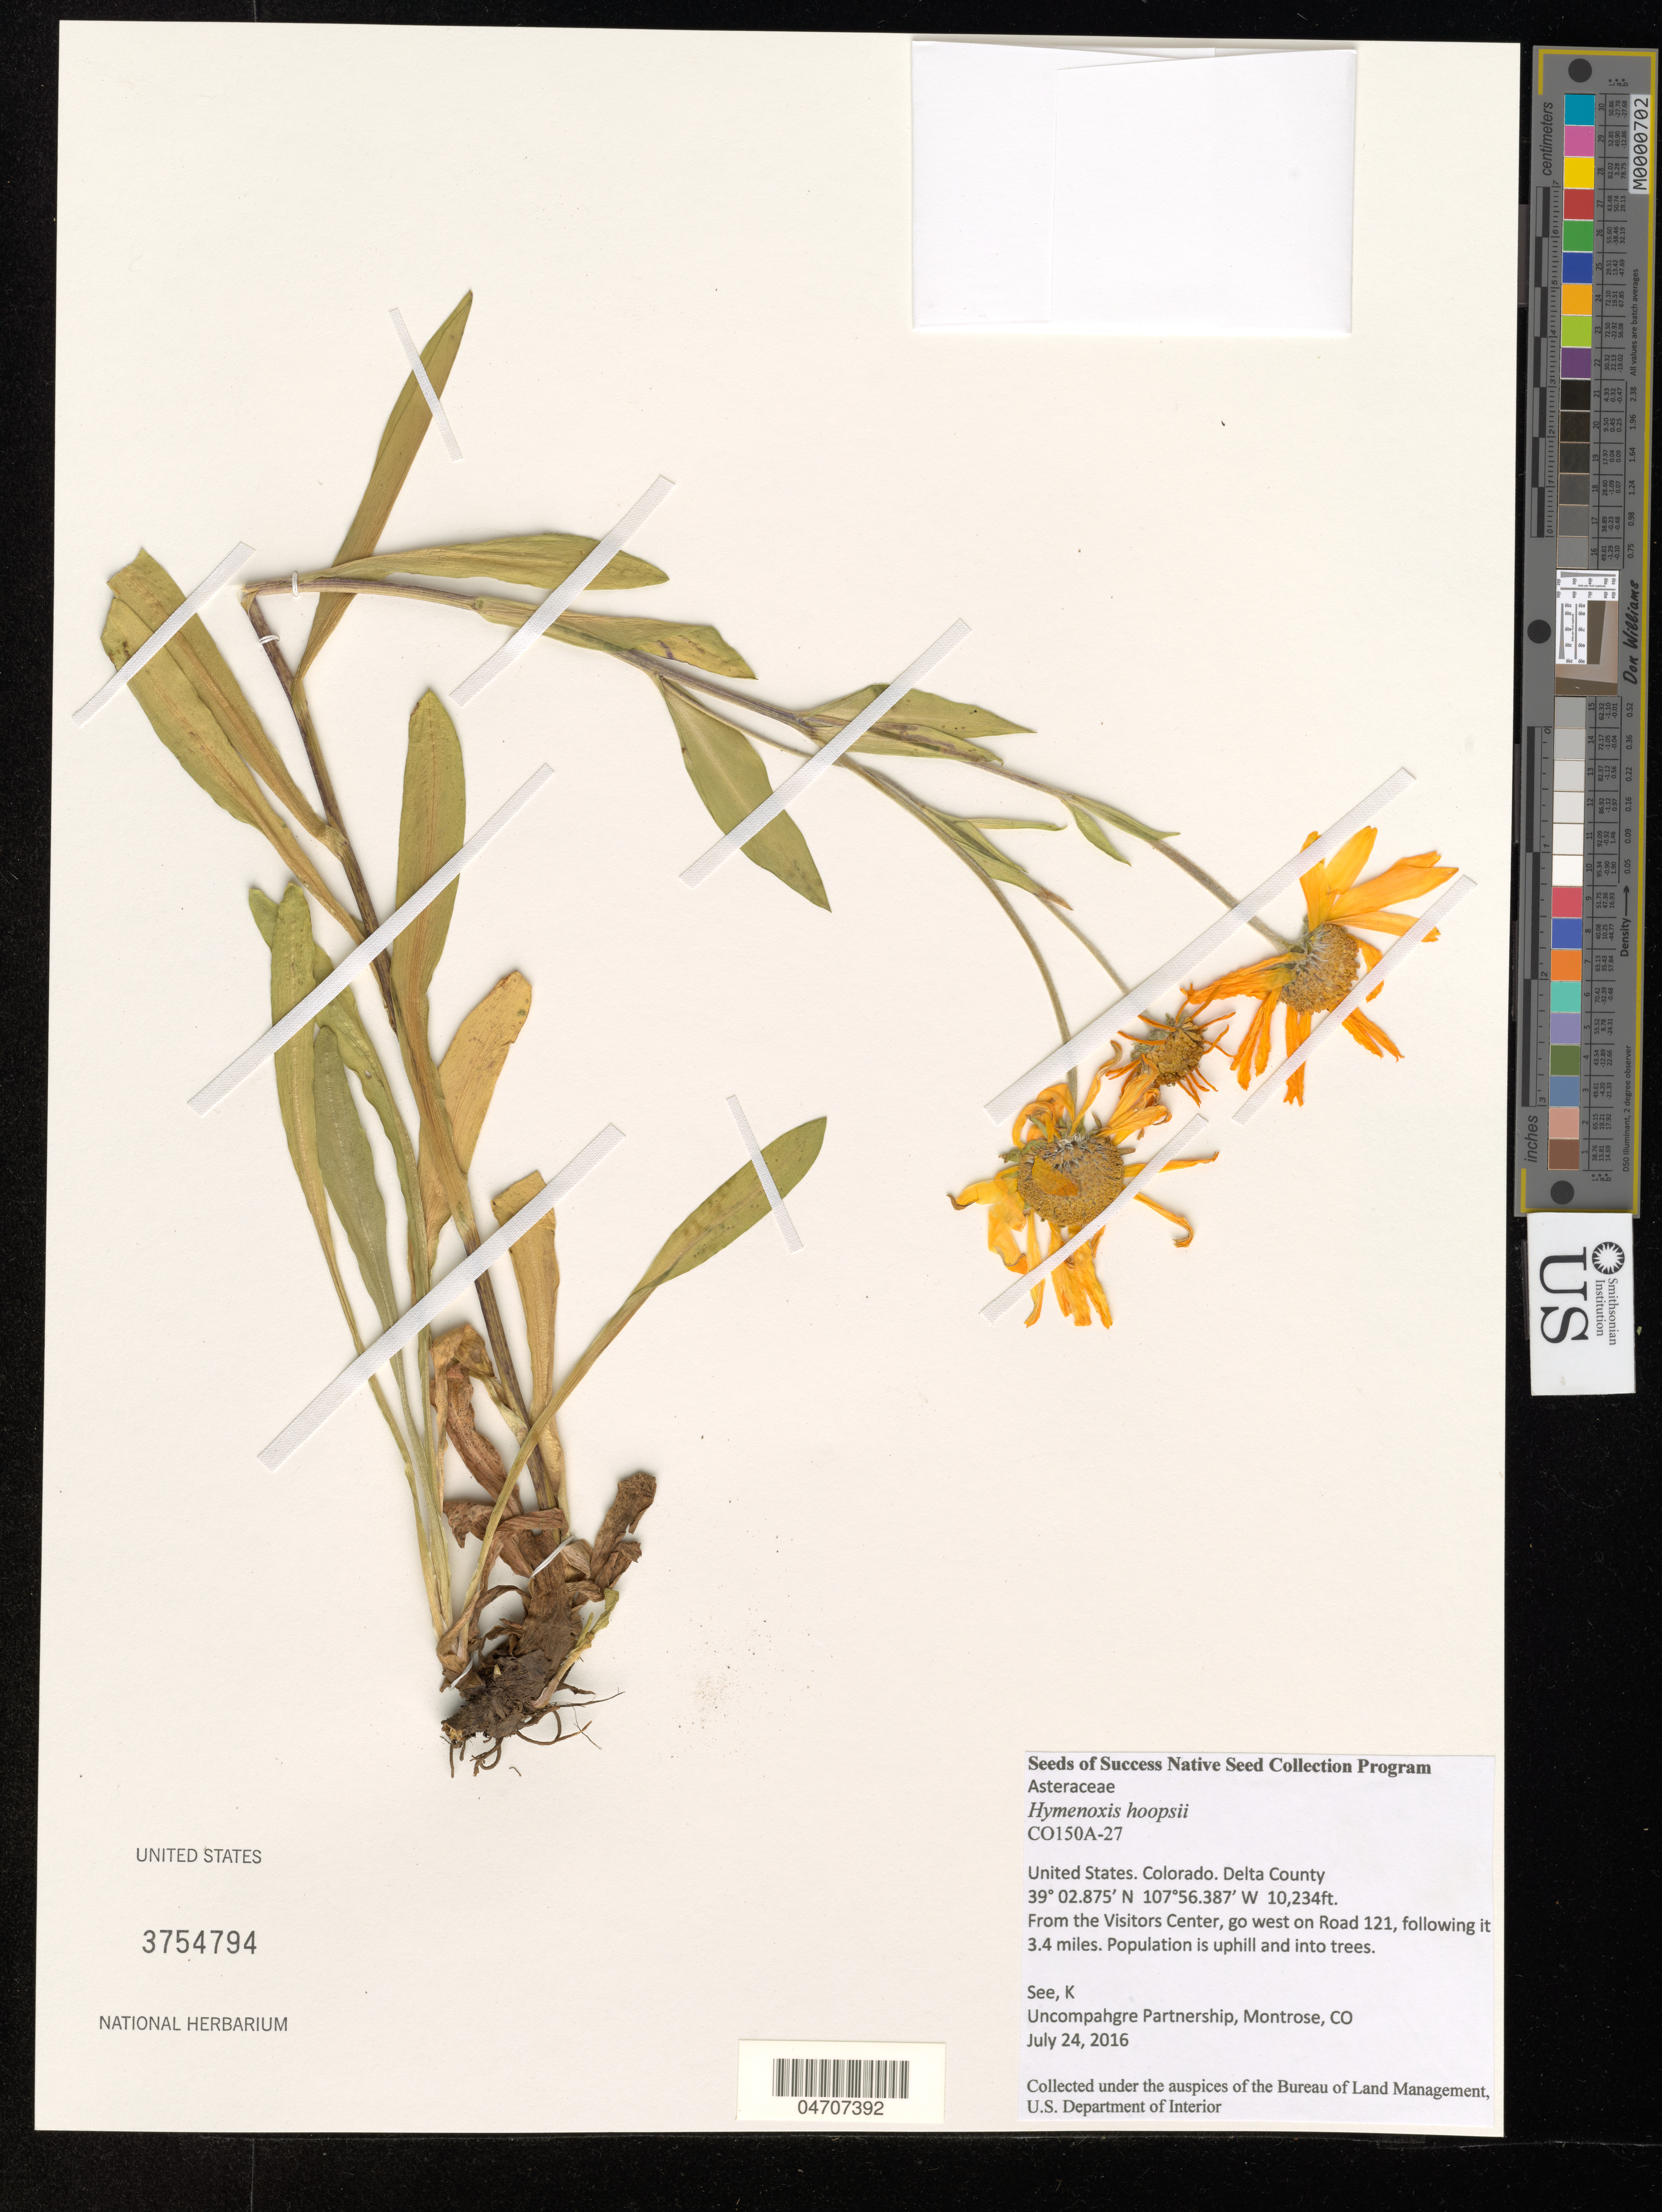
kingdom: Plantae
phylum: Tracheophyta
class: Magnoliopsida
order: Asterales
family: Asteraceae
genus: Hymenoxys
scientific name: Hymenoxys hoopesii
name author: (A. Gray) Bierner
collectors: K. See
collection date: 2016-07-24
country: United States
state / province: Colorado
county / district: Delta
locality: Delta County. From the Visitors Center, go west on Road 121, following it 3.4 miles.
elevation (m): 3119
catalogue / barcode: US 3754794